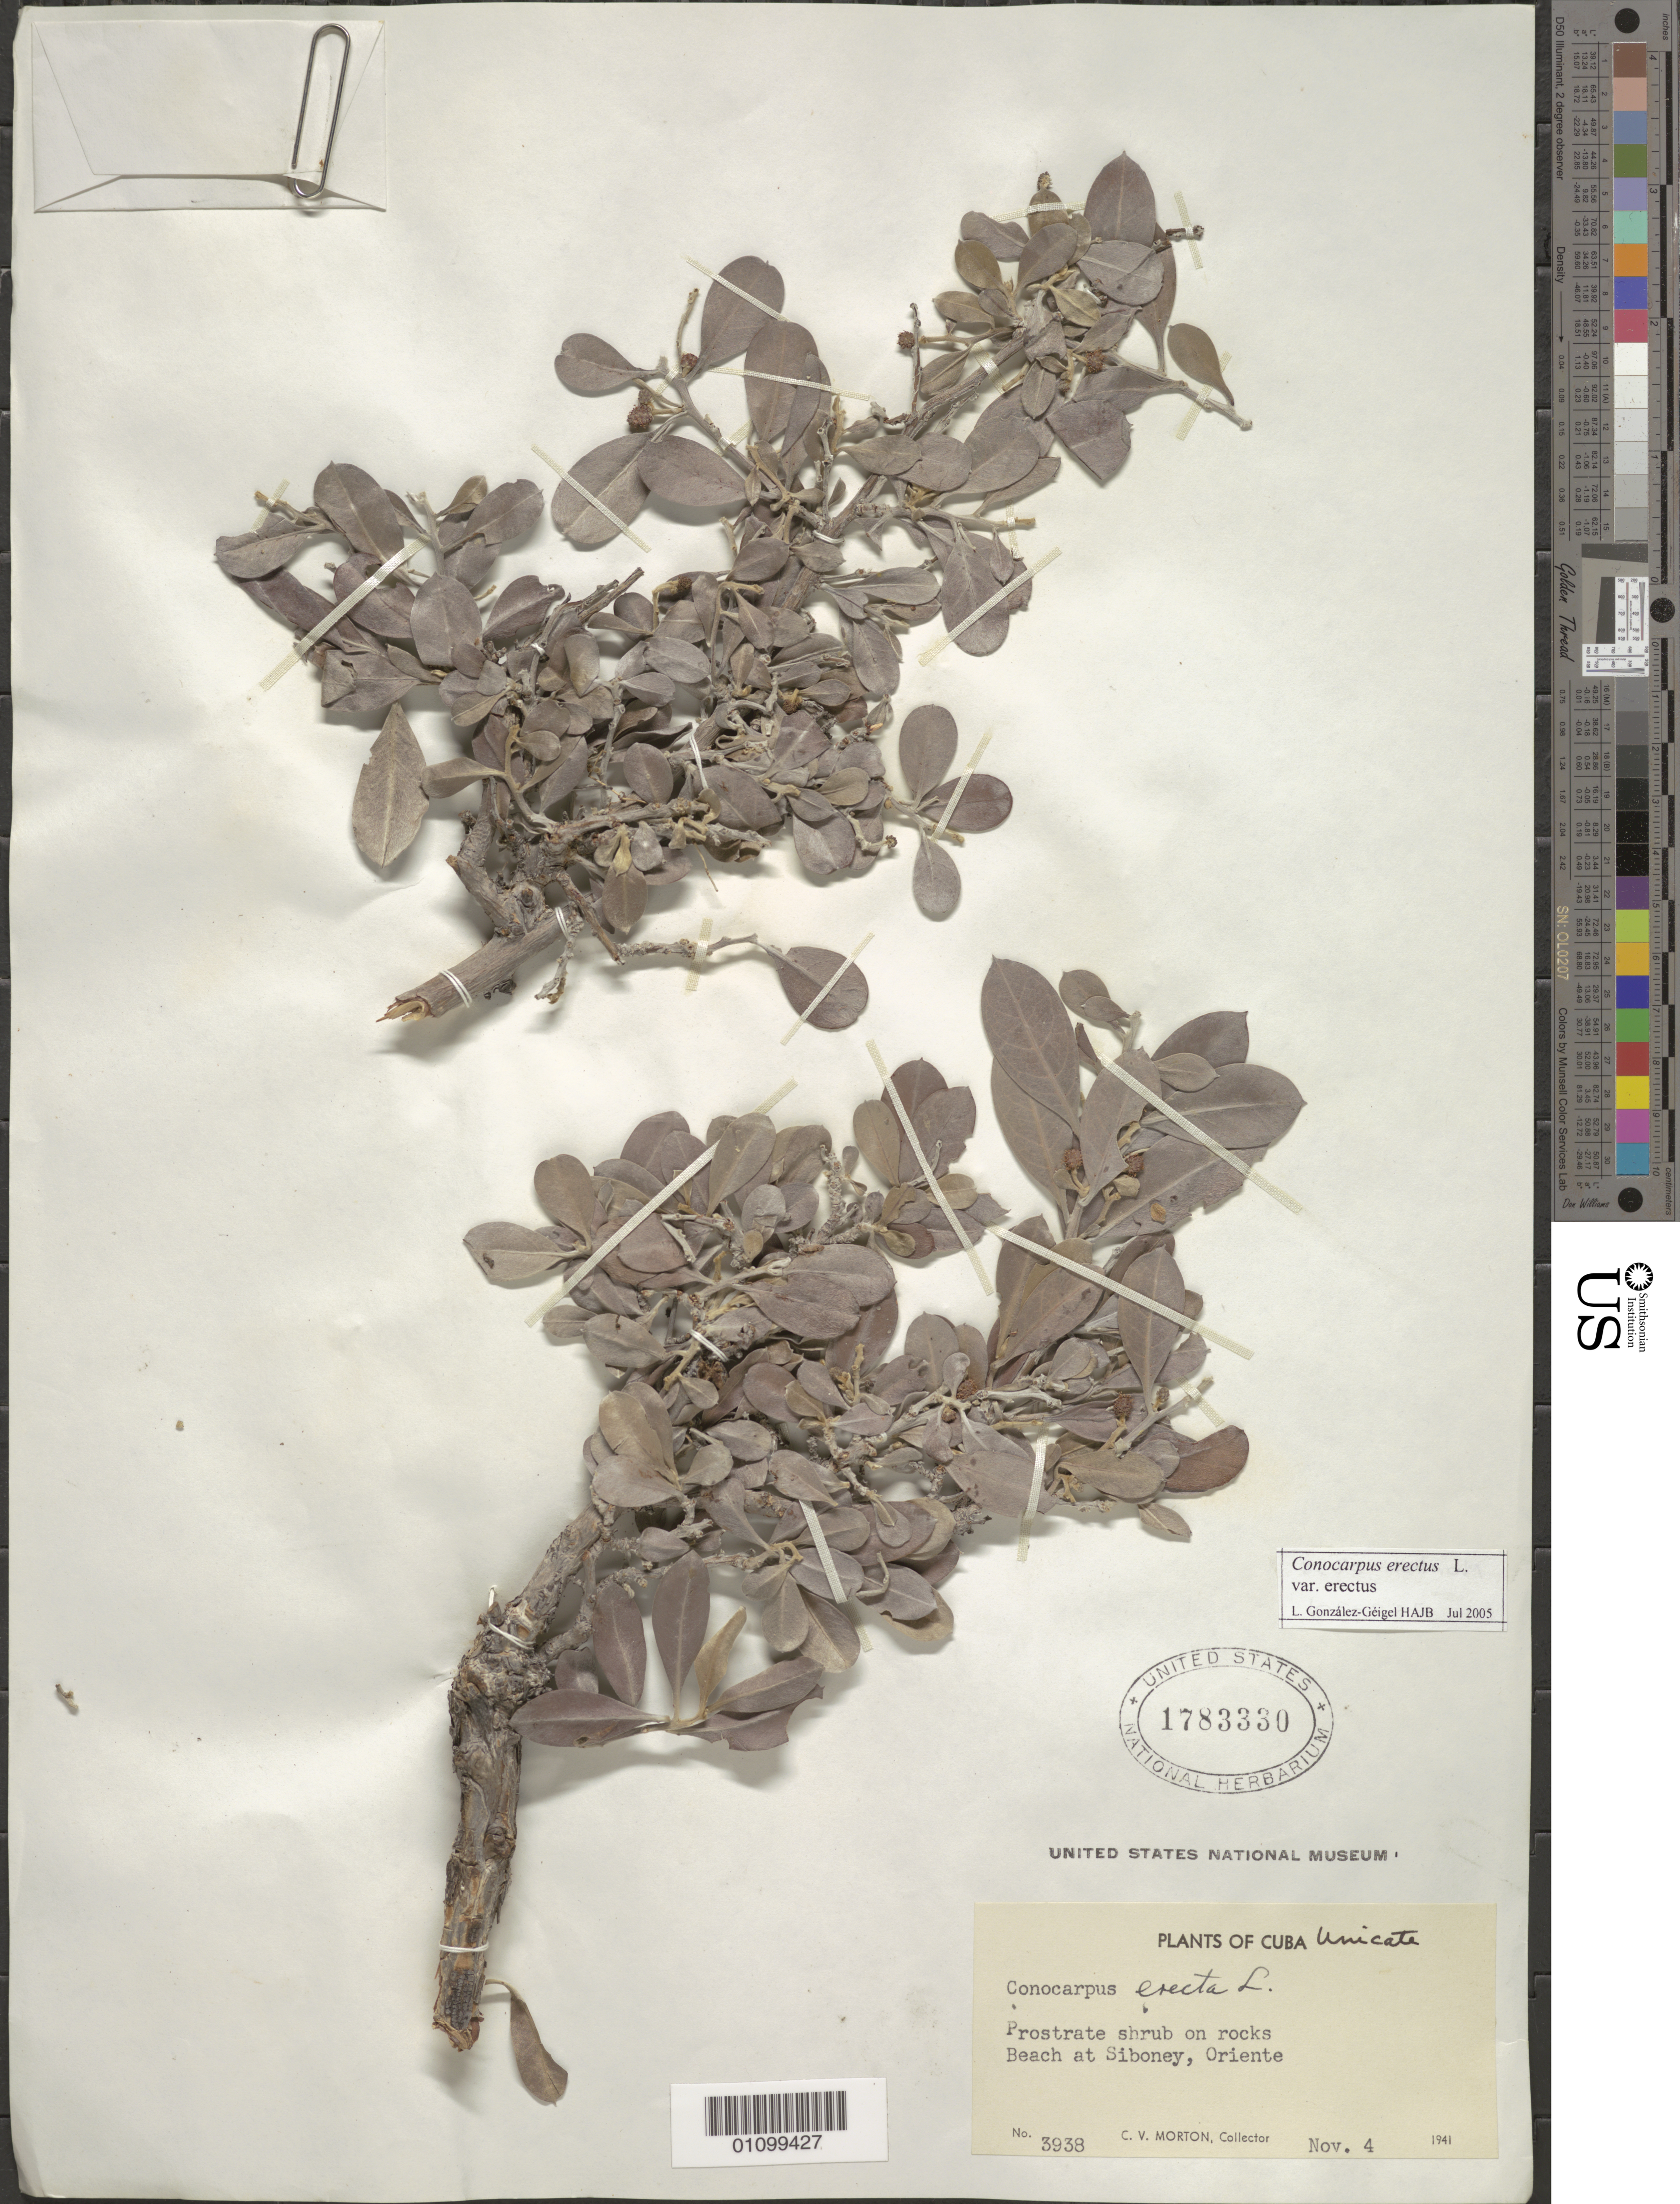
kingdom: Plantae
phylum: Tracheophyta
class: Magnoliopsida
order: Myrtales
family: Combretaceae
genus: Conocarpus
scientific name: Conocarpus erectus var. erectus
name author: L.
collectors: C. V. Morton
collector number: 3938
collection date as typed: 04 Nov 1941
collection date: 1941-11-04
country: Cuba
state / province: Oriente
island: Cuba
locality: Beach at Siboney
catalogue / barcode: US 1783330